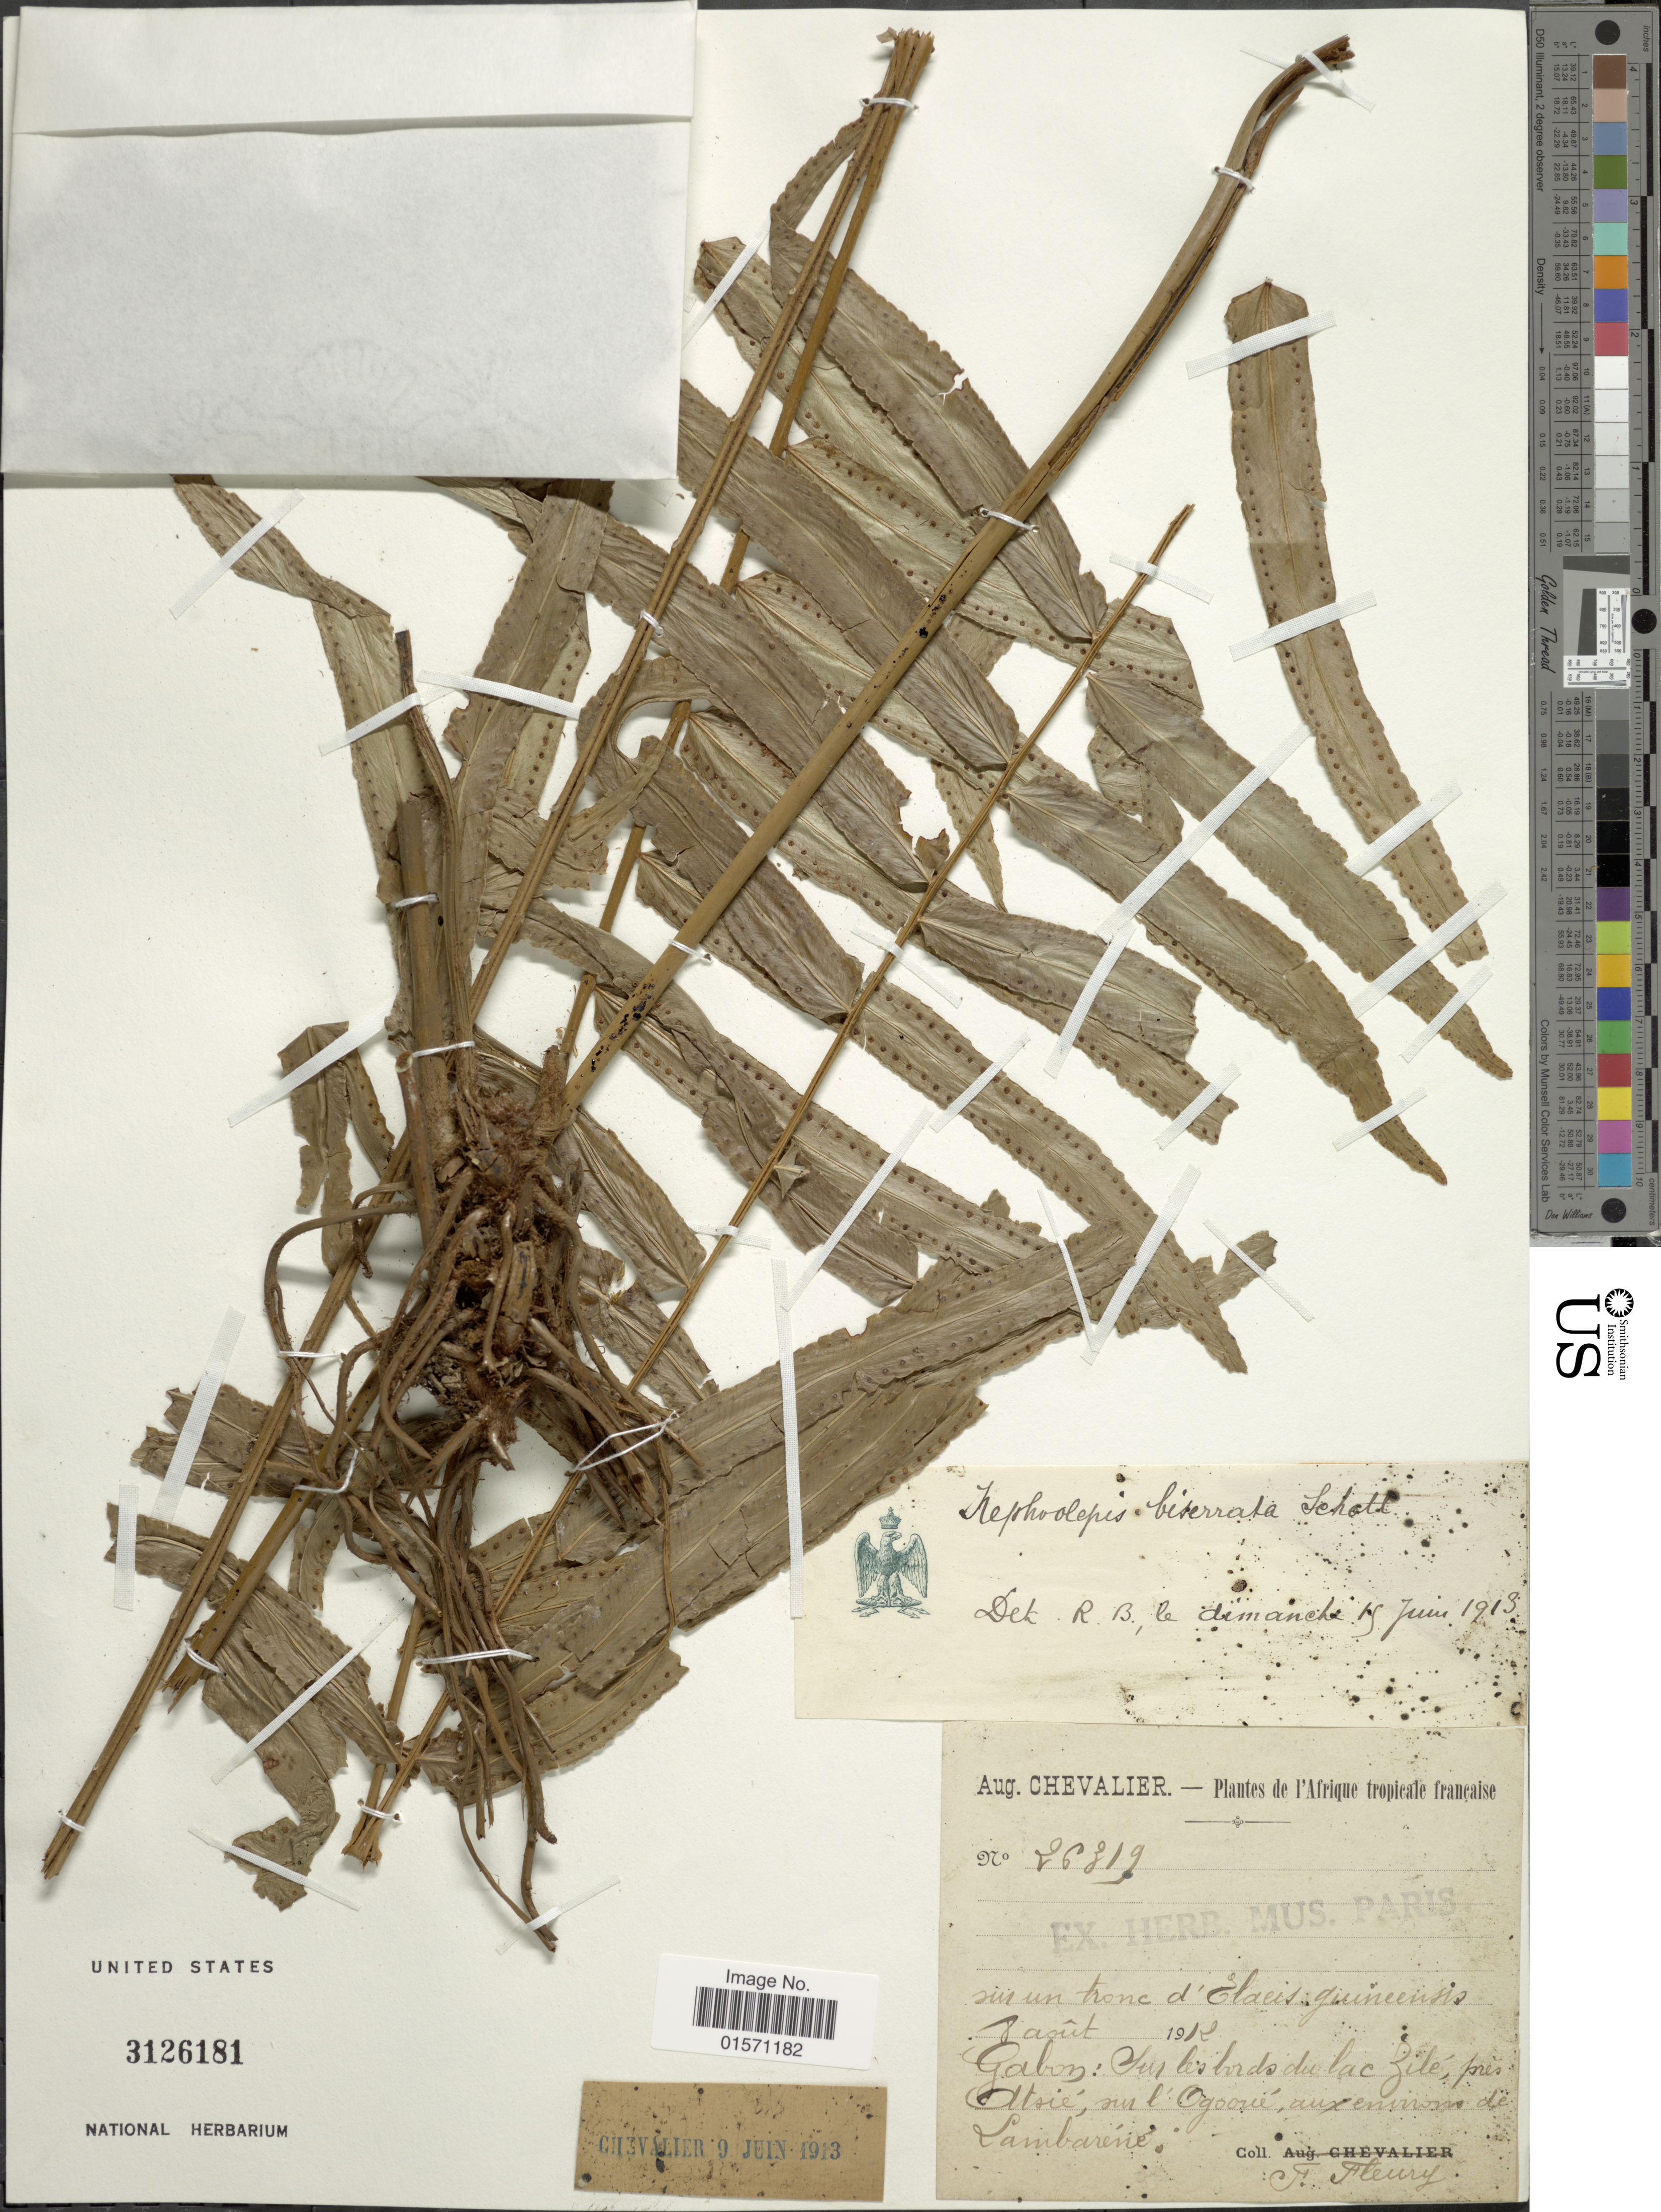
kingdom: Plantae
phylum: Tracheophyta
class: Polypodiopsida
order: Polypodiales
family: Nephrolepidaceae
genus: Nephrolepis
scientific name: Nephrolepis biserrata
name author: (Sw.) Schott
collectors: F. Fleury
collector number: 26319*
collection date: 1912-08-08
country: Gabon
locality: L'Afrique tropicale francaise. Gabon: Sur les bords du lac Zilé, pres Atsie, sur l' Ogoorié, aux environ de Lambarene [interpreted]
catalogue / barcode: US 3126181